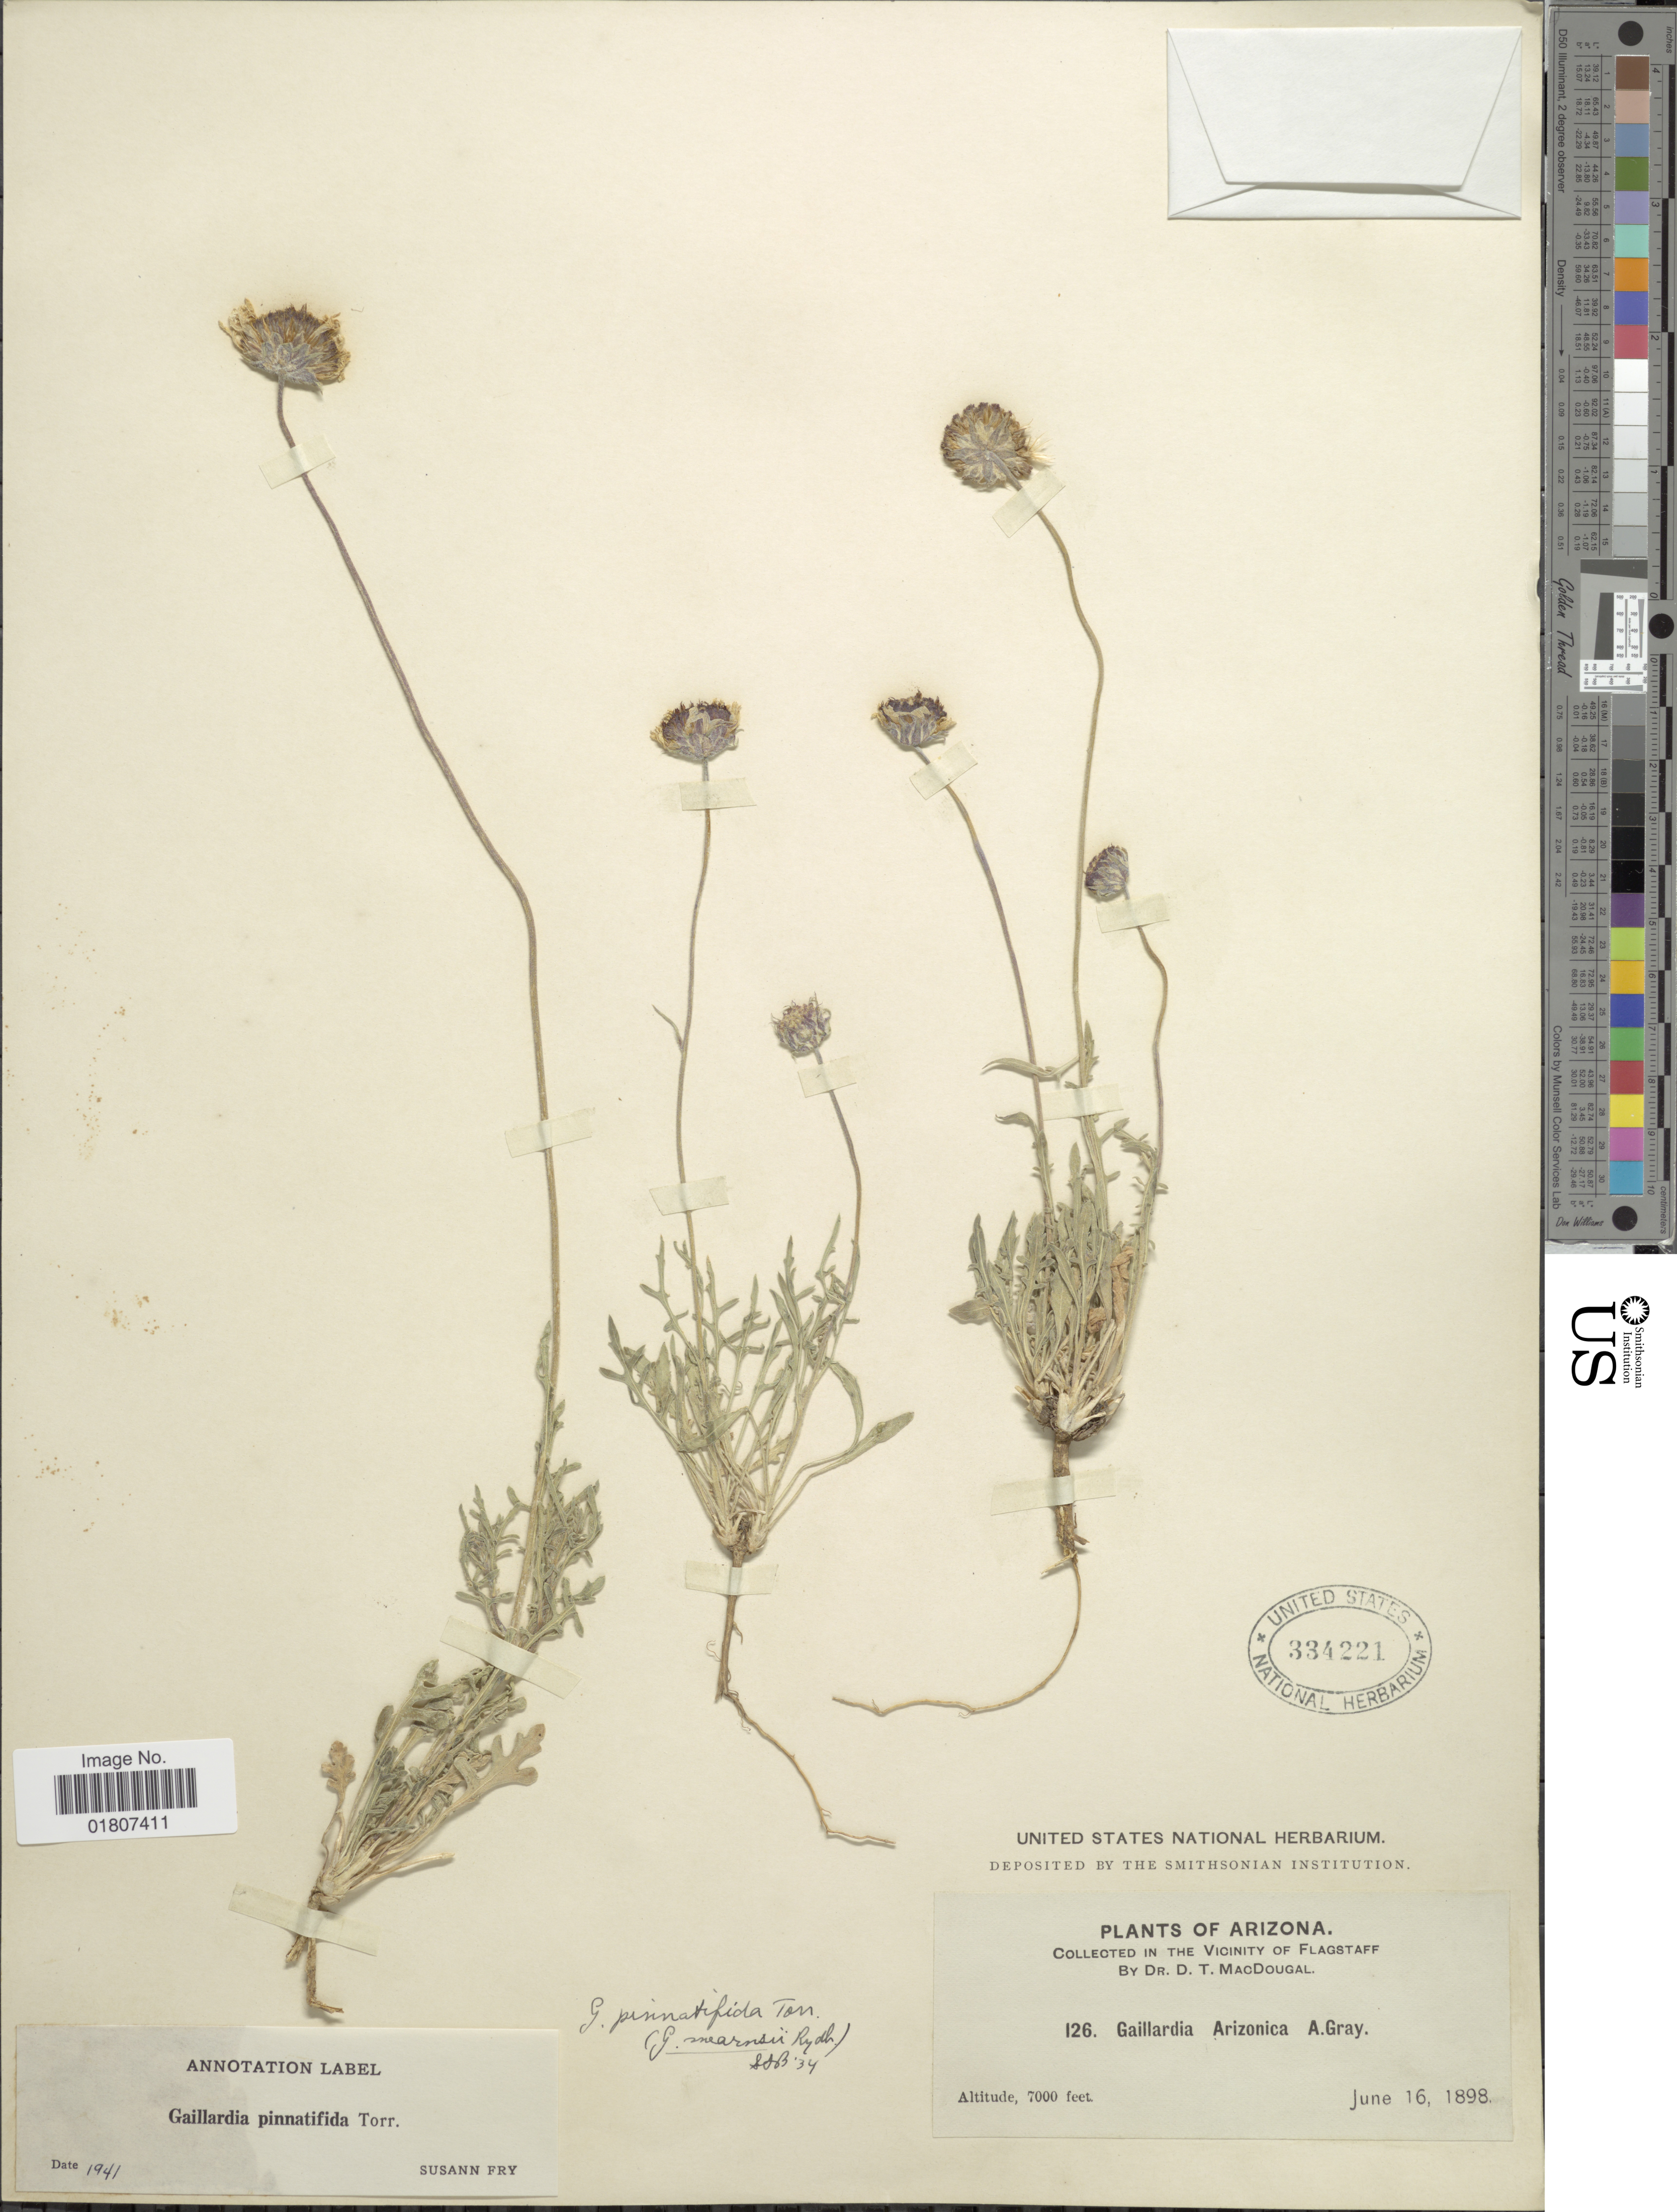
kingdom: Plantae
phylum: Tracheophyta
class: Magnoliopsida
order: Asterales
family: Asteraceae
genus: Gaillardia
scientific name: Gaillardia pinnatifida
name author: Torr.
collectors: D. T. MacDougal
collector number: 126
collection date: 1898-06-16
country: United States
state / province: Arizona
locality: Vicinity of Flagstaff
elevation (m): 2134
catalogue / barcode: US 334221